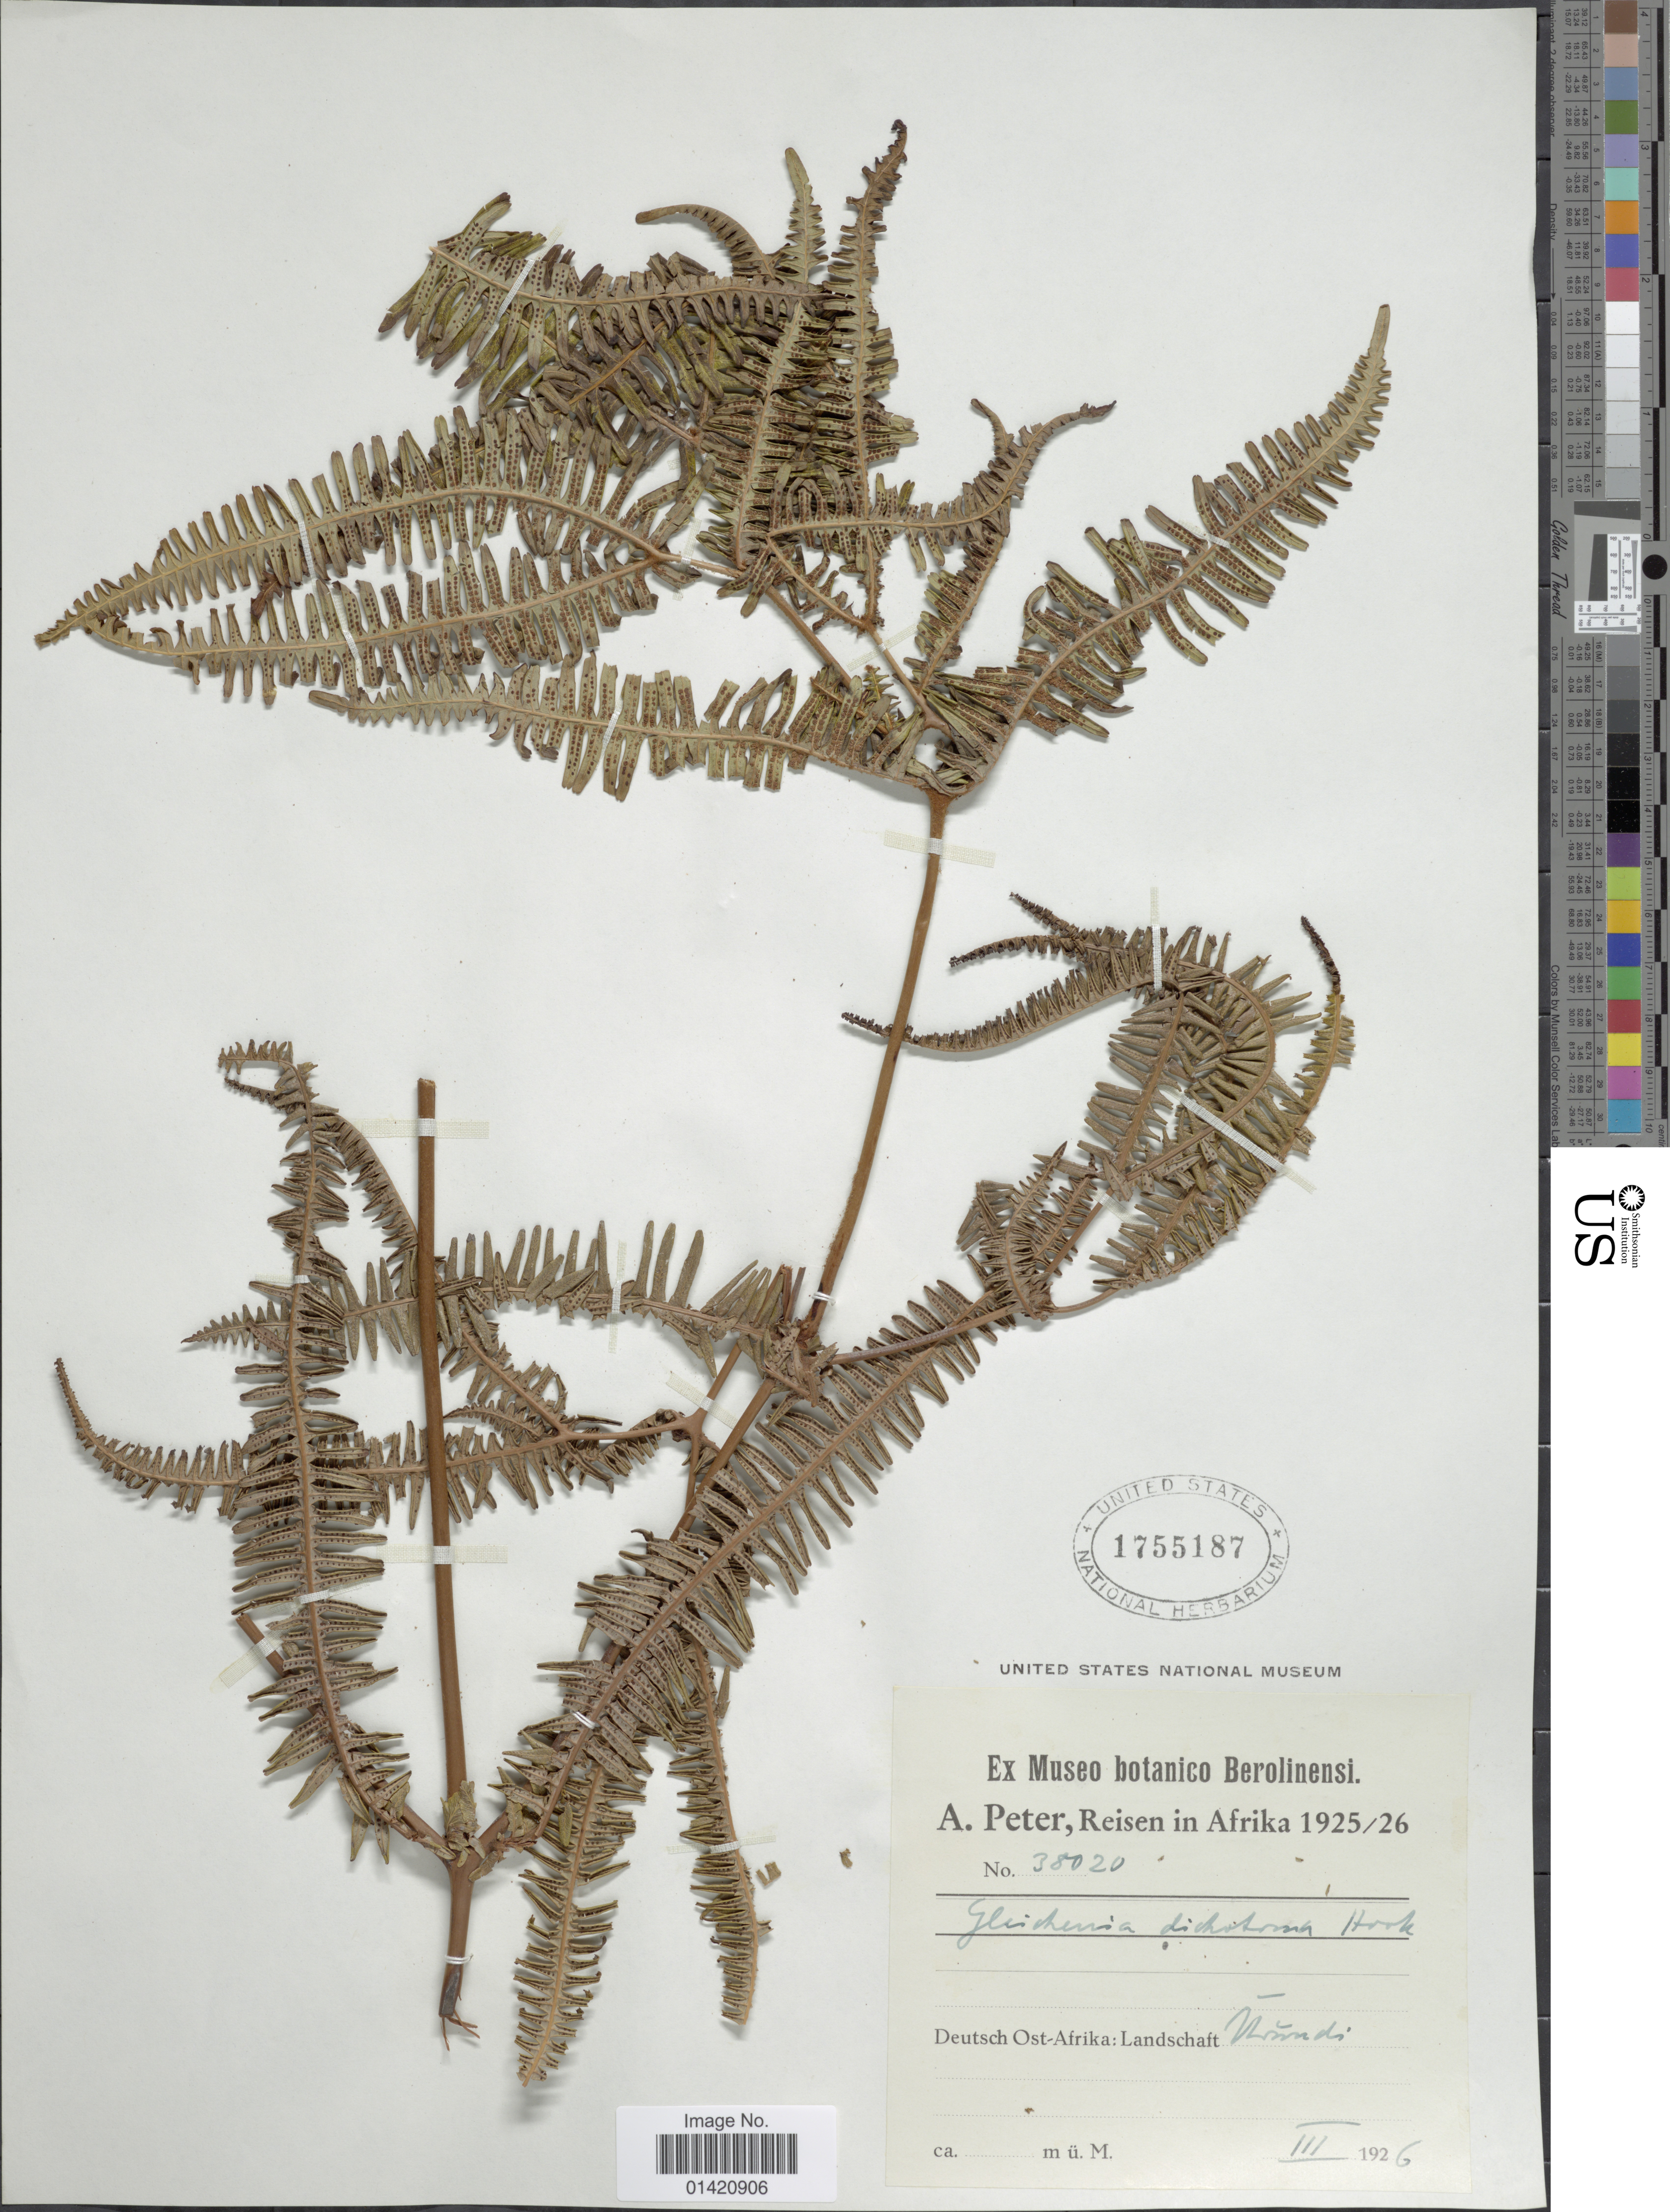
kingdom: Plantae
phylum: Tracheophyta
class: Polypodiopsida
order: Gleicheniales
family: Gleicheniaceae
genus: Dicranopteris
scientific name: Dicranopteris linearis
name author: (Burm. f.) Underw.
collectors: A. Peter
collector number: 38020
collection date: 1926-03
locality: Deutsch Ost-Afrika: Landschaft [illegible text]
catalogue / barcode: US 1755187